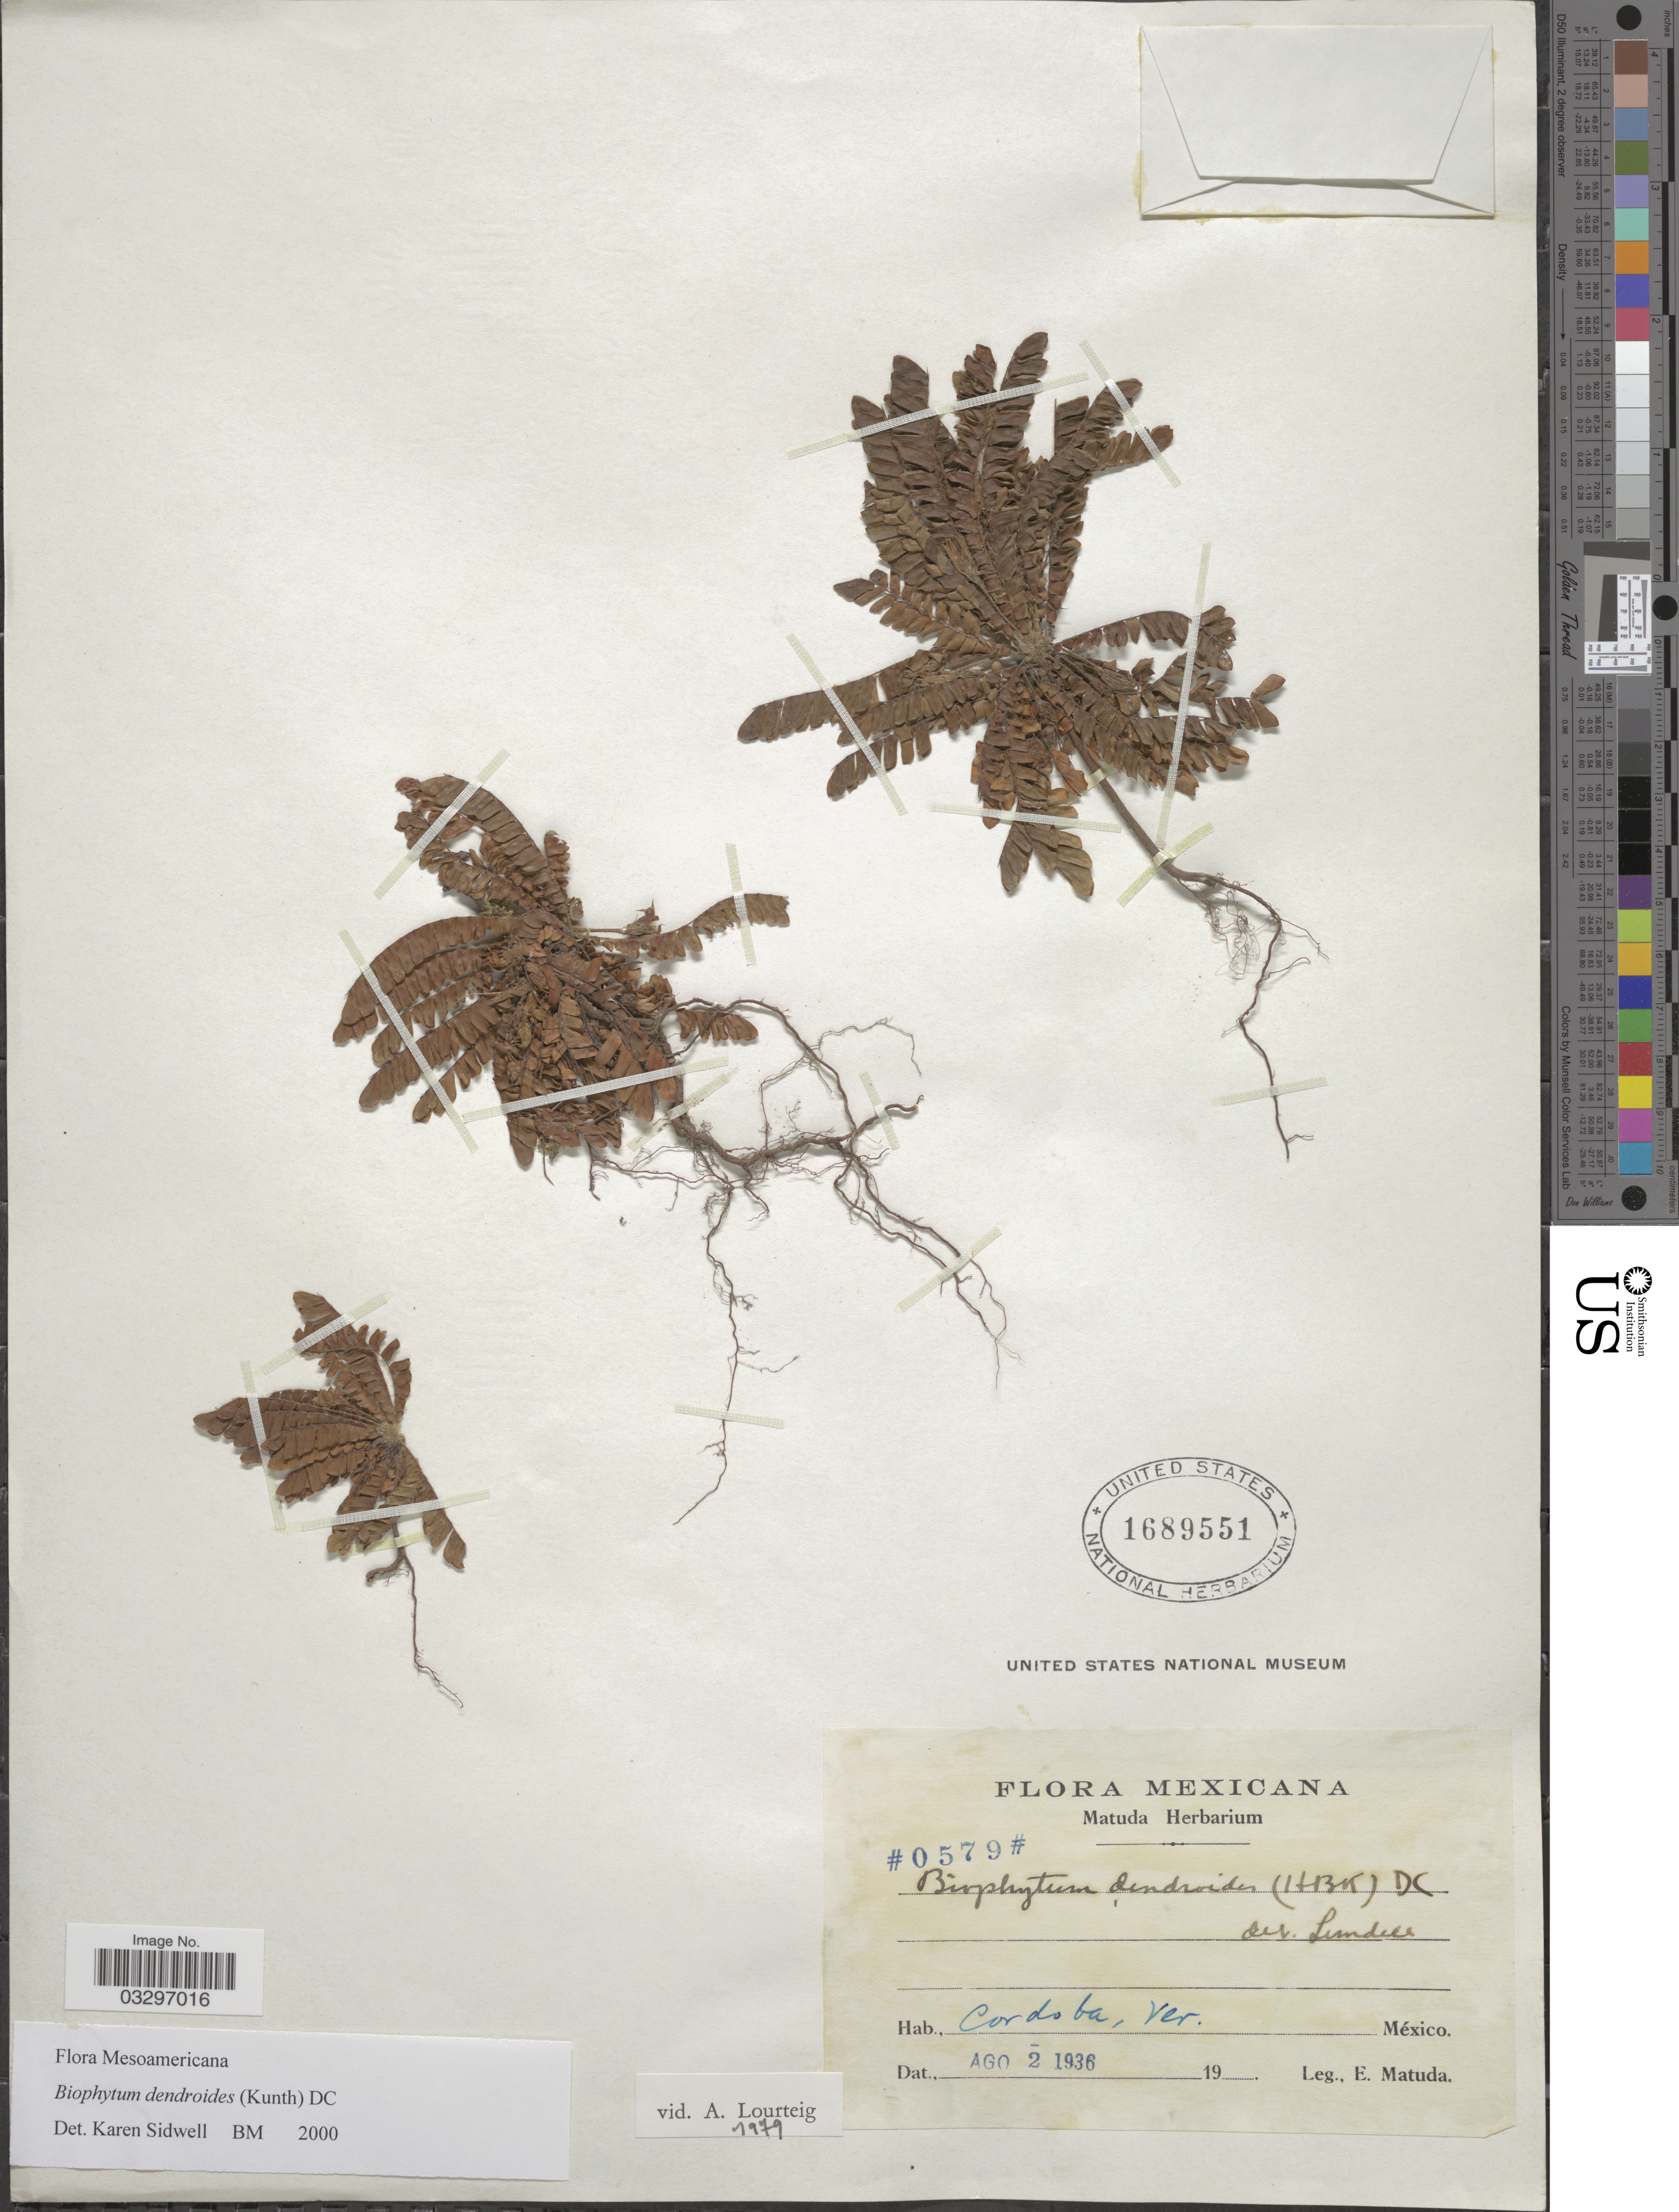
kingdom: Plantae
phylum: Tracheophyta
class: Magnoliopsida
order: Oxalidales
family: Oxalidaceae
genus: Biophytum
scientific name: Biophytum dendroides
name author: (Kunth) DC.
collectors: E. Matuda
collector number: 0579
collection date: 1936-08-02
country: Mexico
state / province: Veracruz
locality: Cordoba.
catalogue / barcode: US 1689551